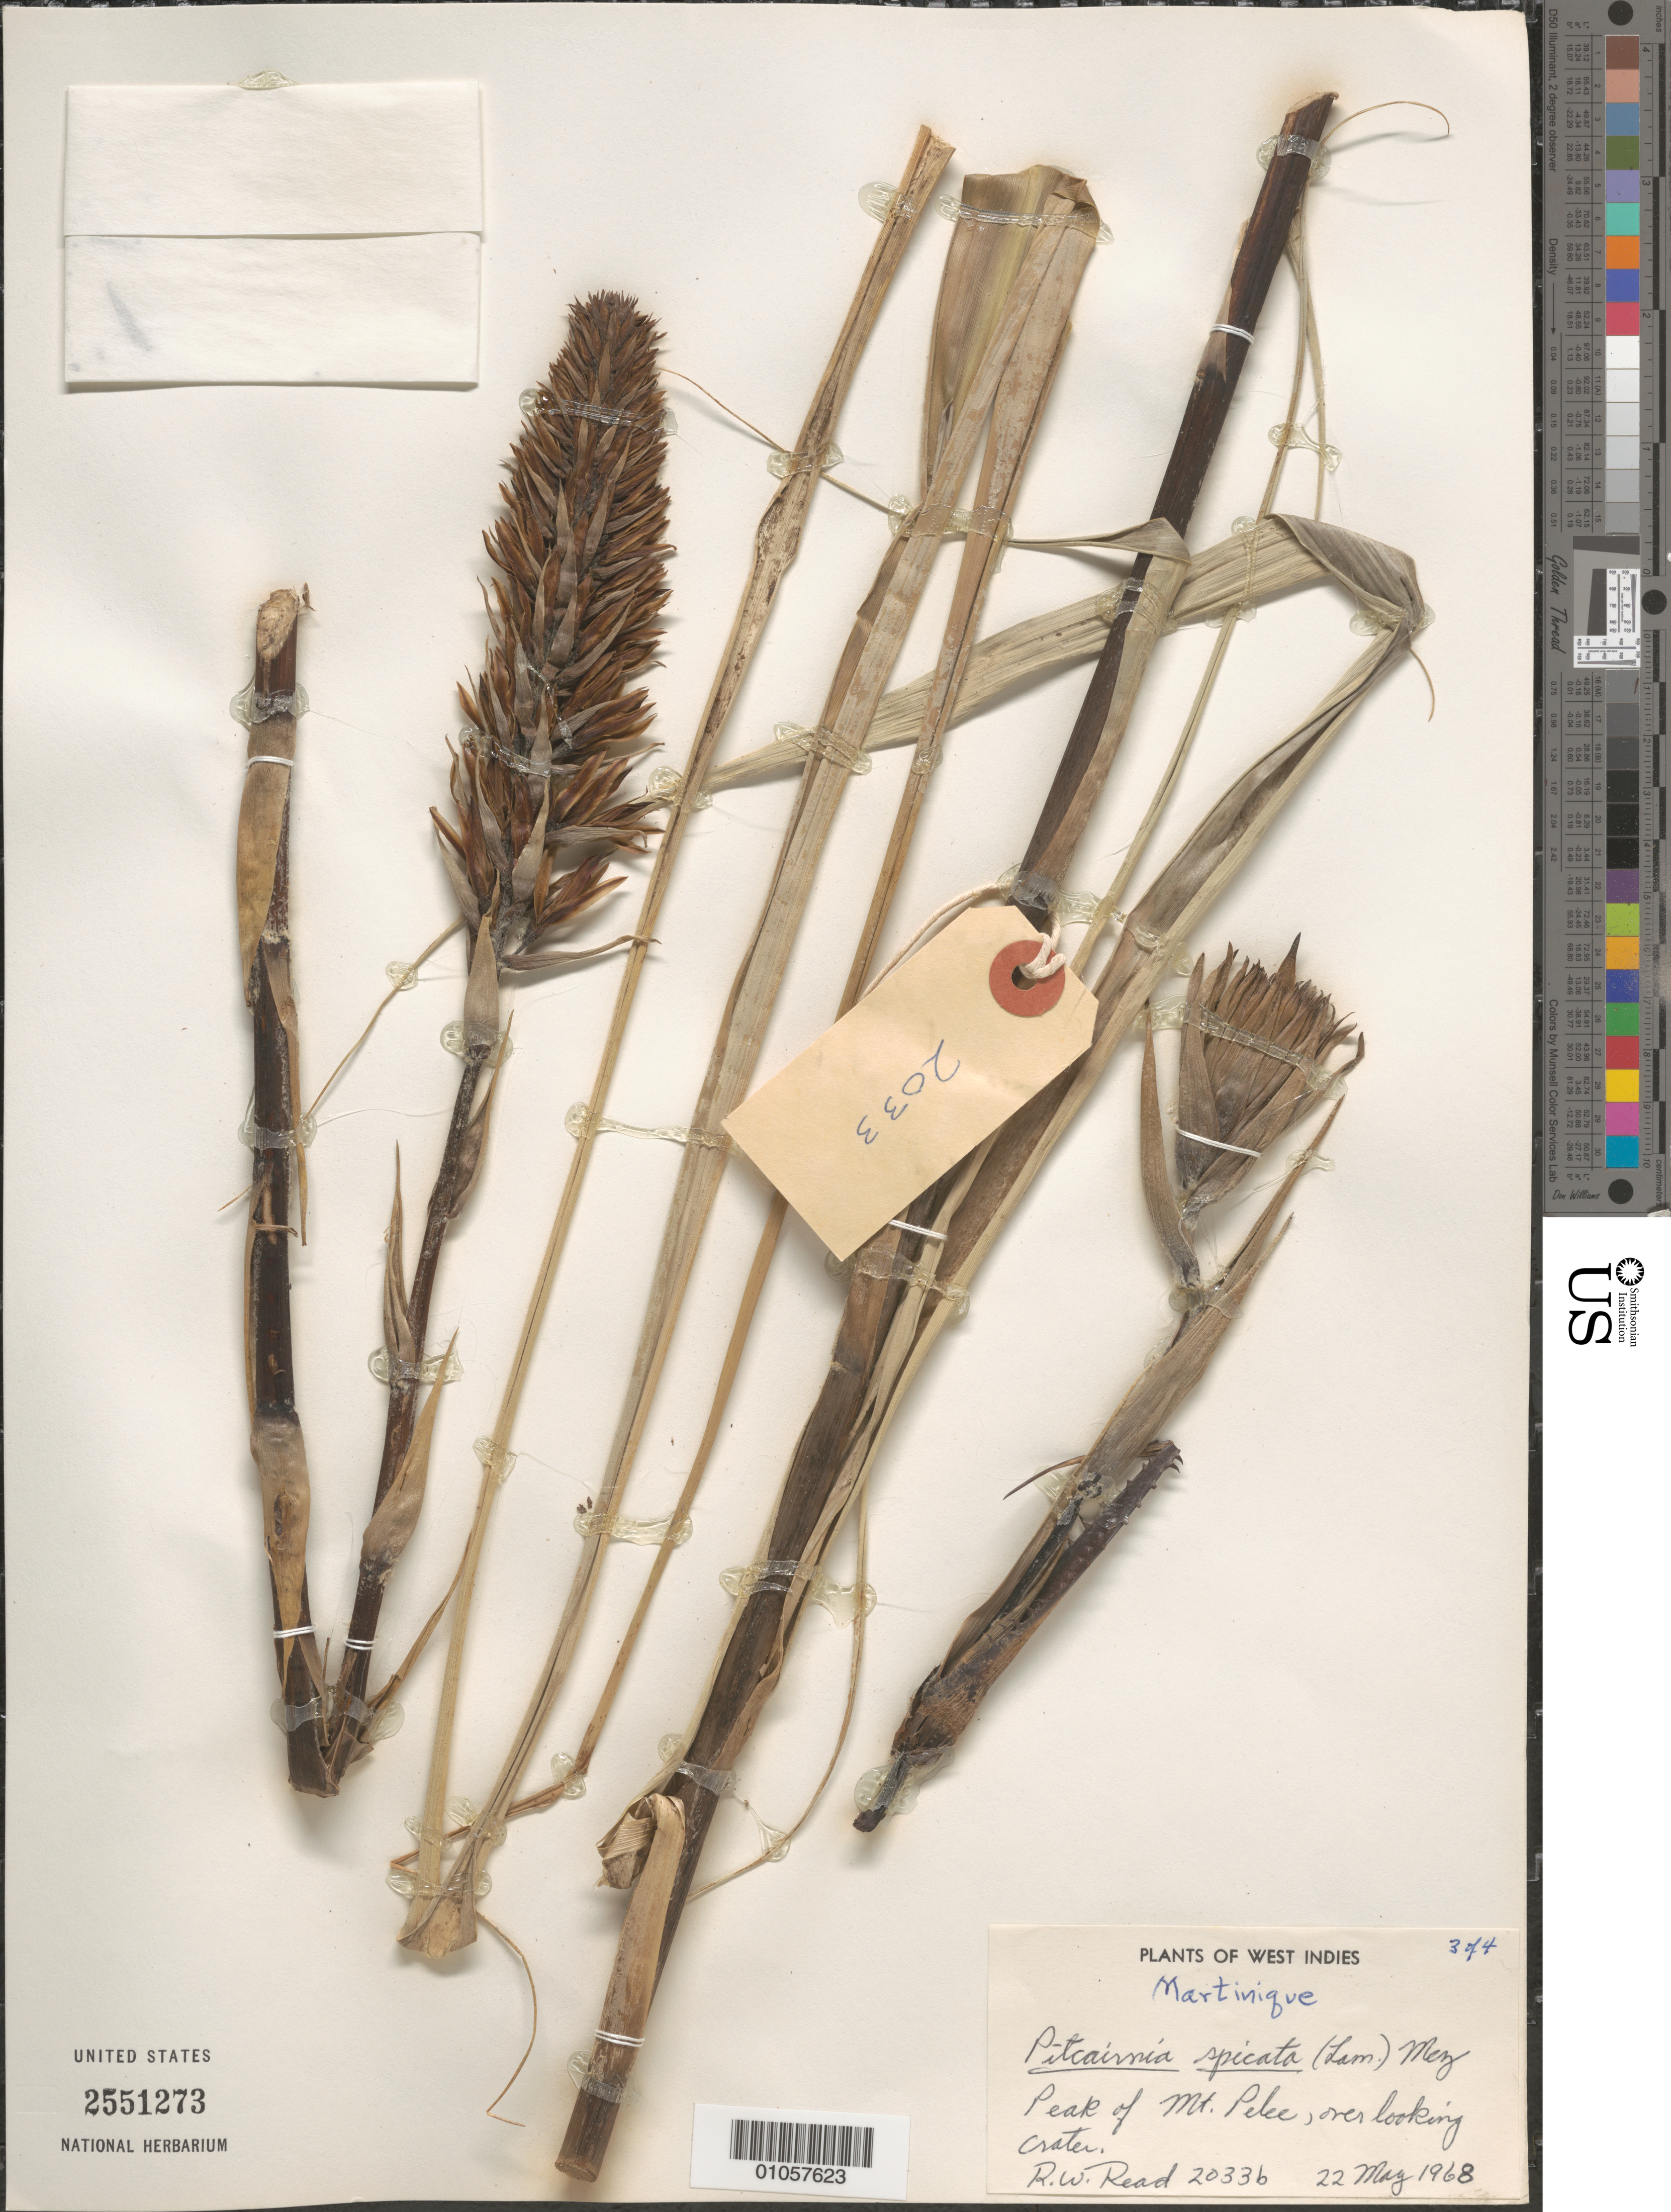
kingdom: Plantae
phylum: Tracheophyta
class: Liliopsida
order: Poales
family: Bromeliaceae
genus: Pitcairnia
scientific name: Pitcairnia spicata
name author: (Lam.) Mez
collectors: R. W. Read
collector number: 2033b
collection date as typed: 22 May 1968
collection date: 1968-05-22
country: Martinique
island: Martinique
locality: Upper slopes of Mt. Pelee near the crater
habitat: Peak of mt.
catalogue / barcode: US 2551273